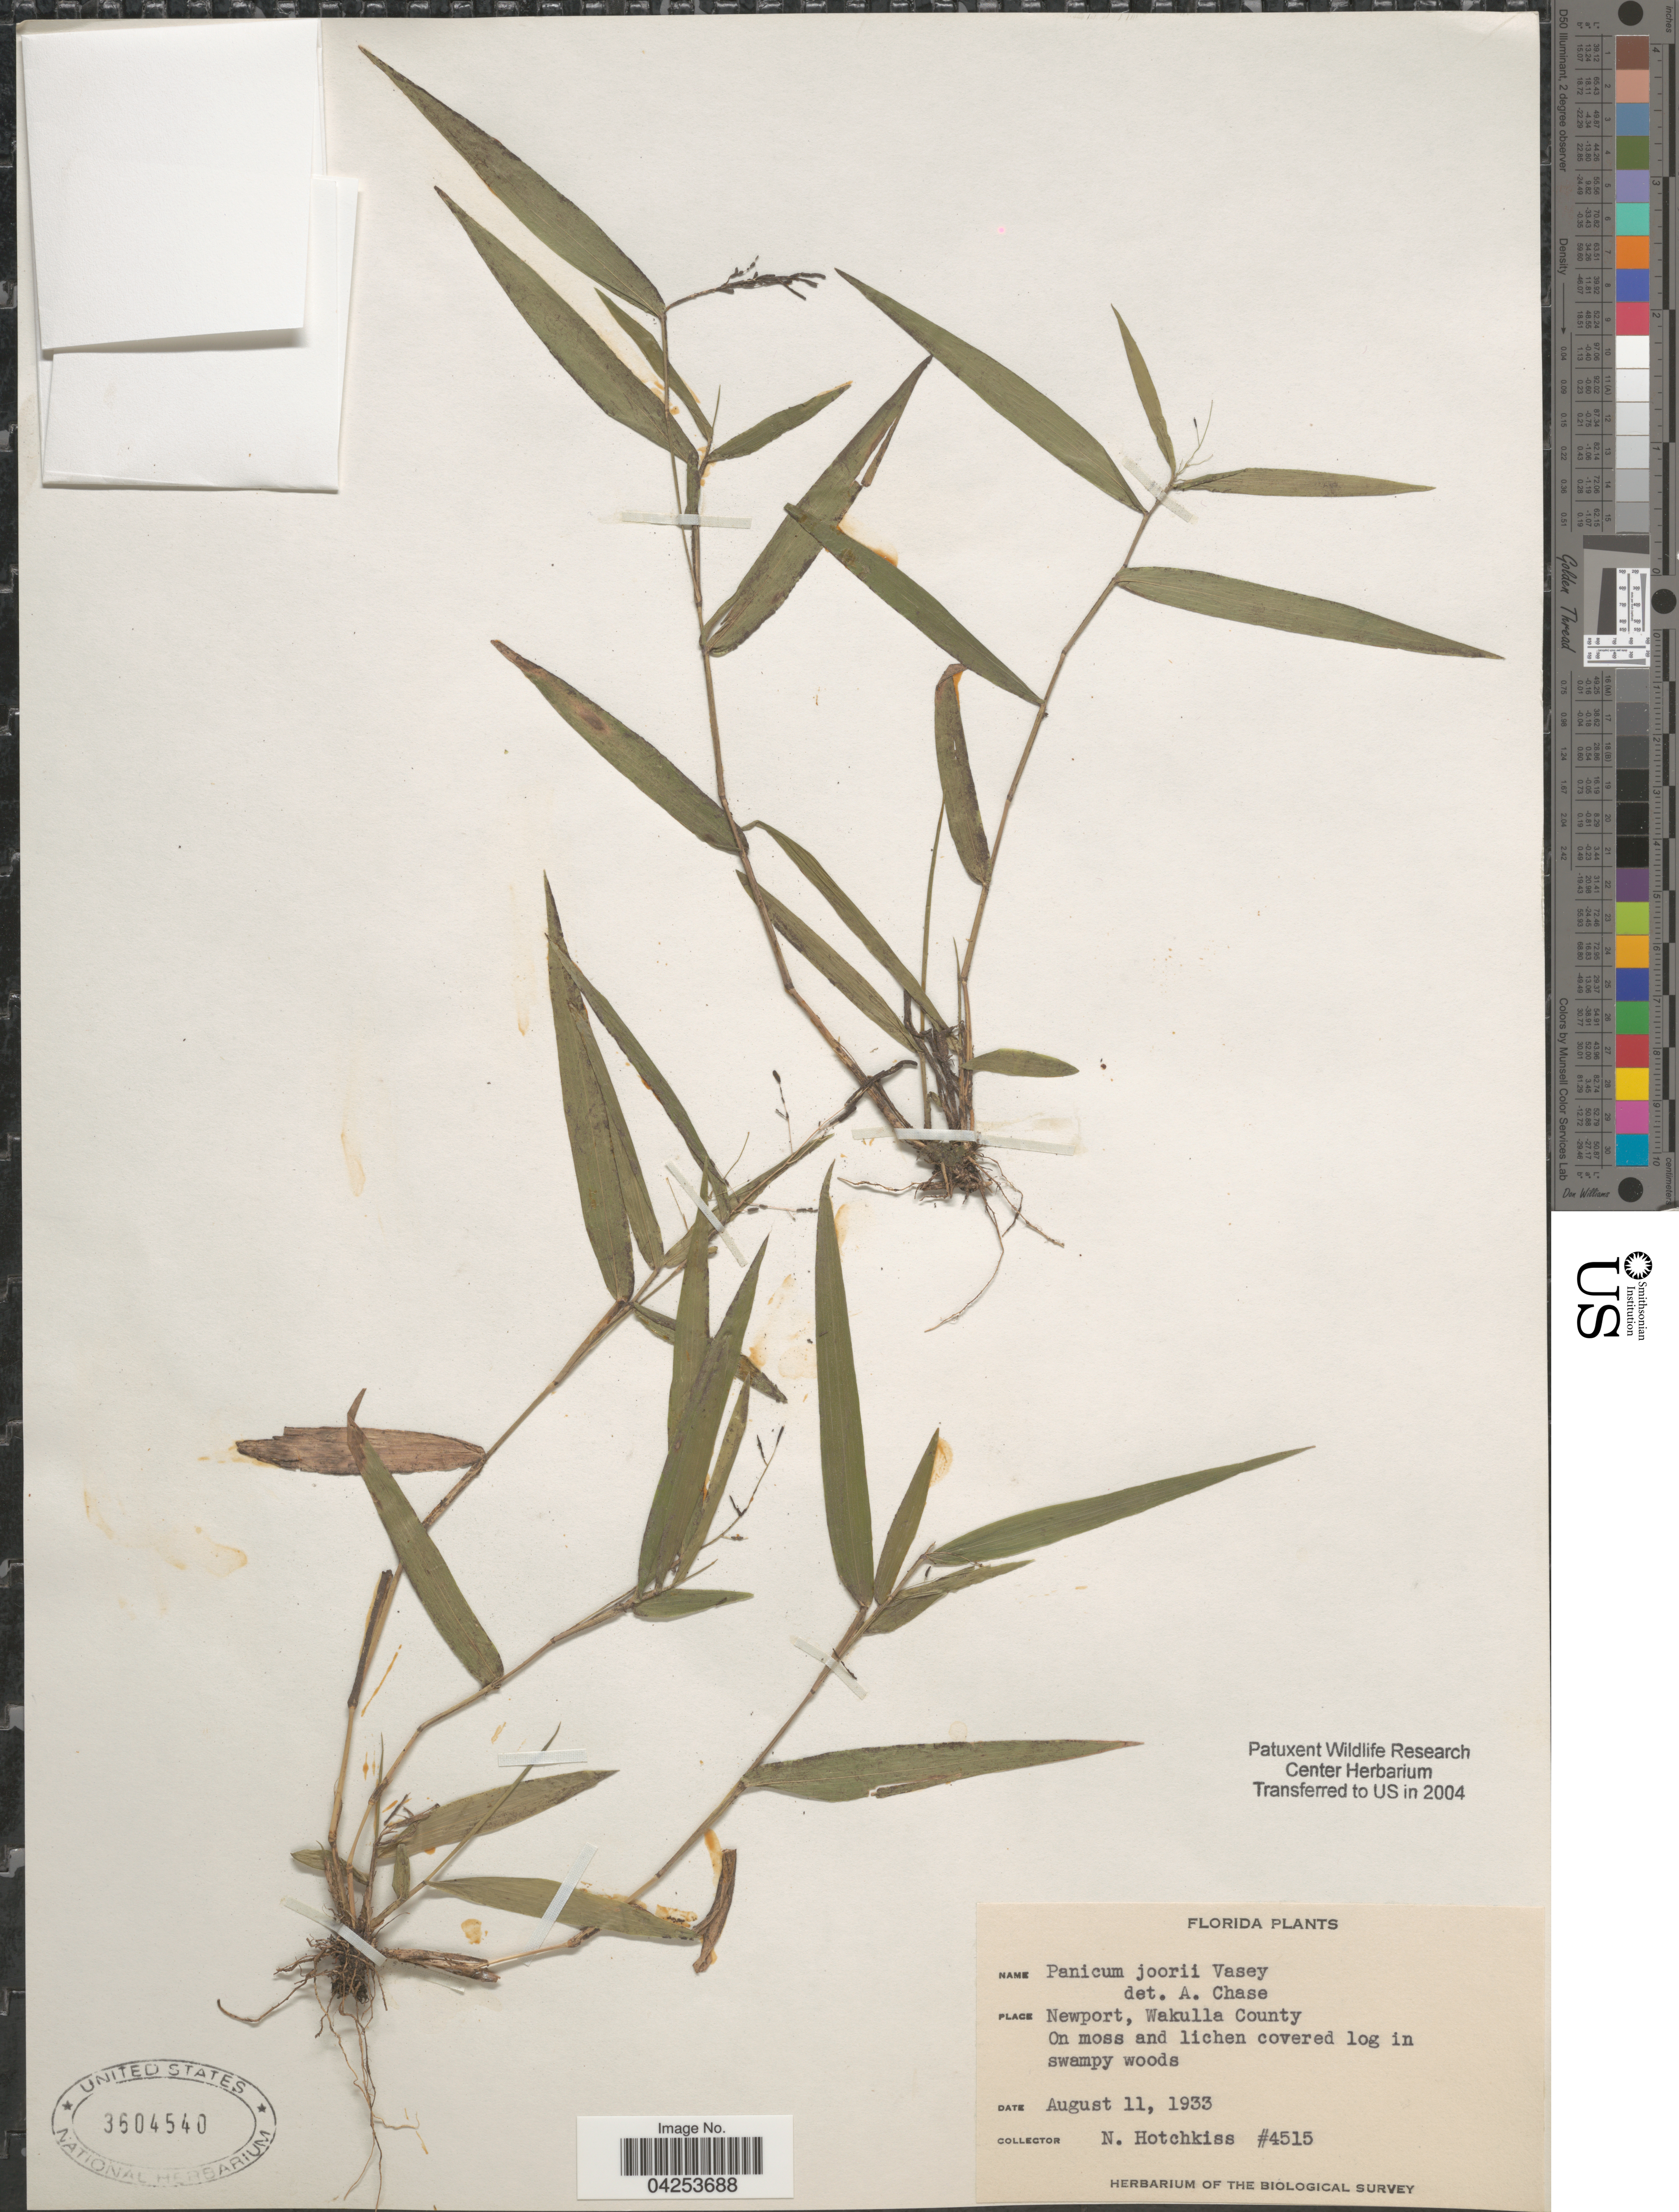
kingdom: Plantae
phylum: Tracheophyta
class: Liliopsida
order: Poales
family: Poaceae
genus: Dichanthelium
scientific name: Dichanthelium commutatum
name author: (Schult.) Gould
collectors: N. Hotchkiss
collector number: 4515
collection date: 1933-08-11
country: United States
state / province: Florida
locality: Newport, Wakulla County. On moss and lichen covered log in swampy woods. Biological Survey.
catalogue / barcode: US 3604540